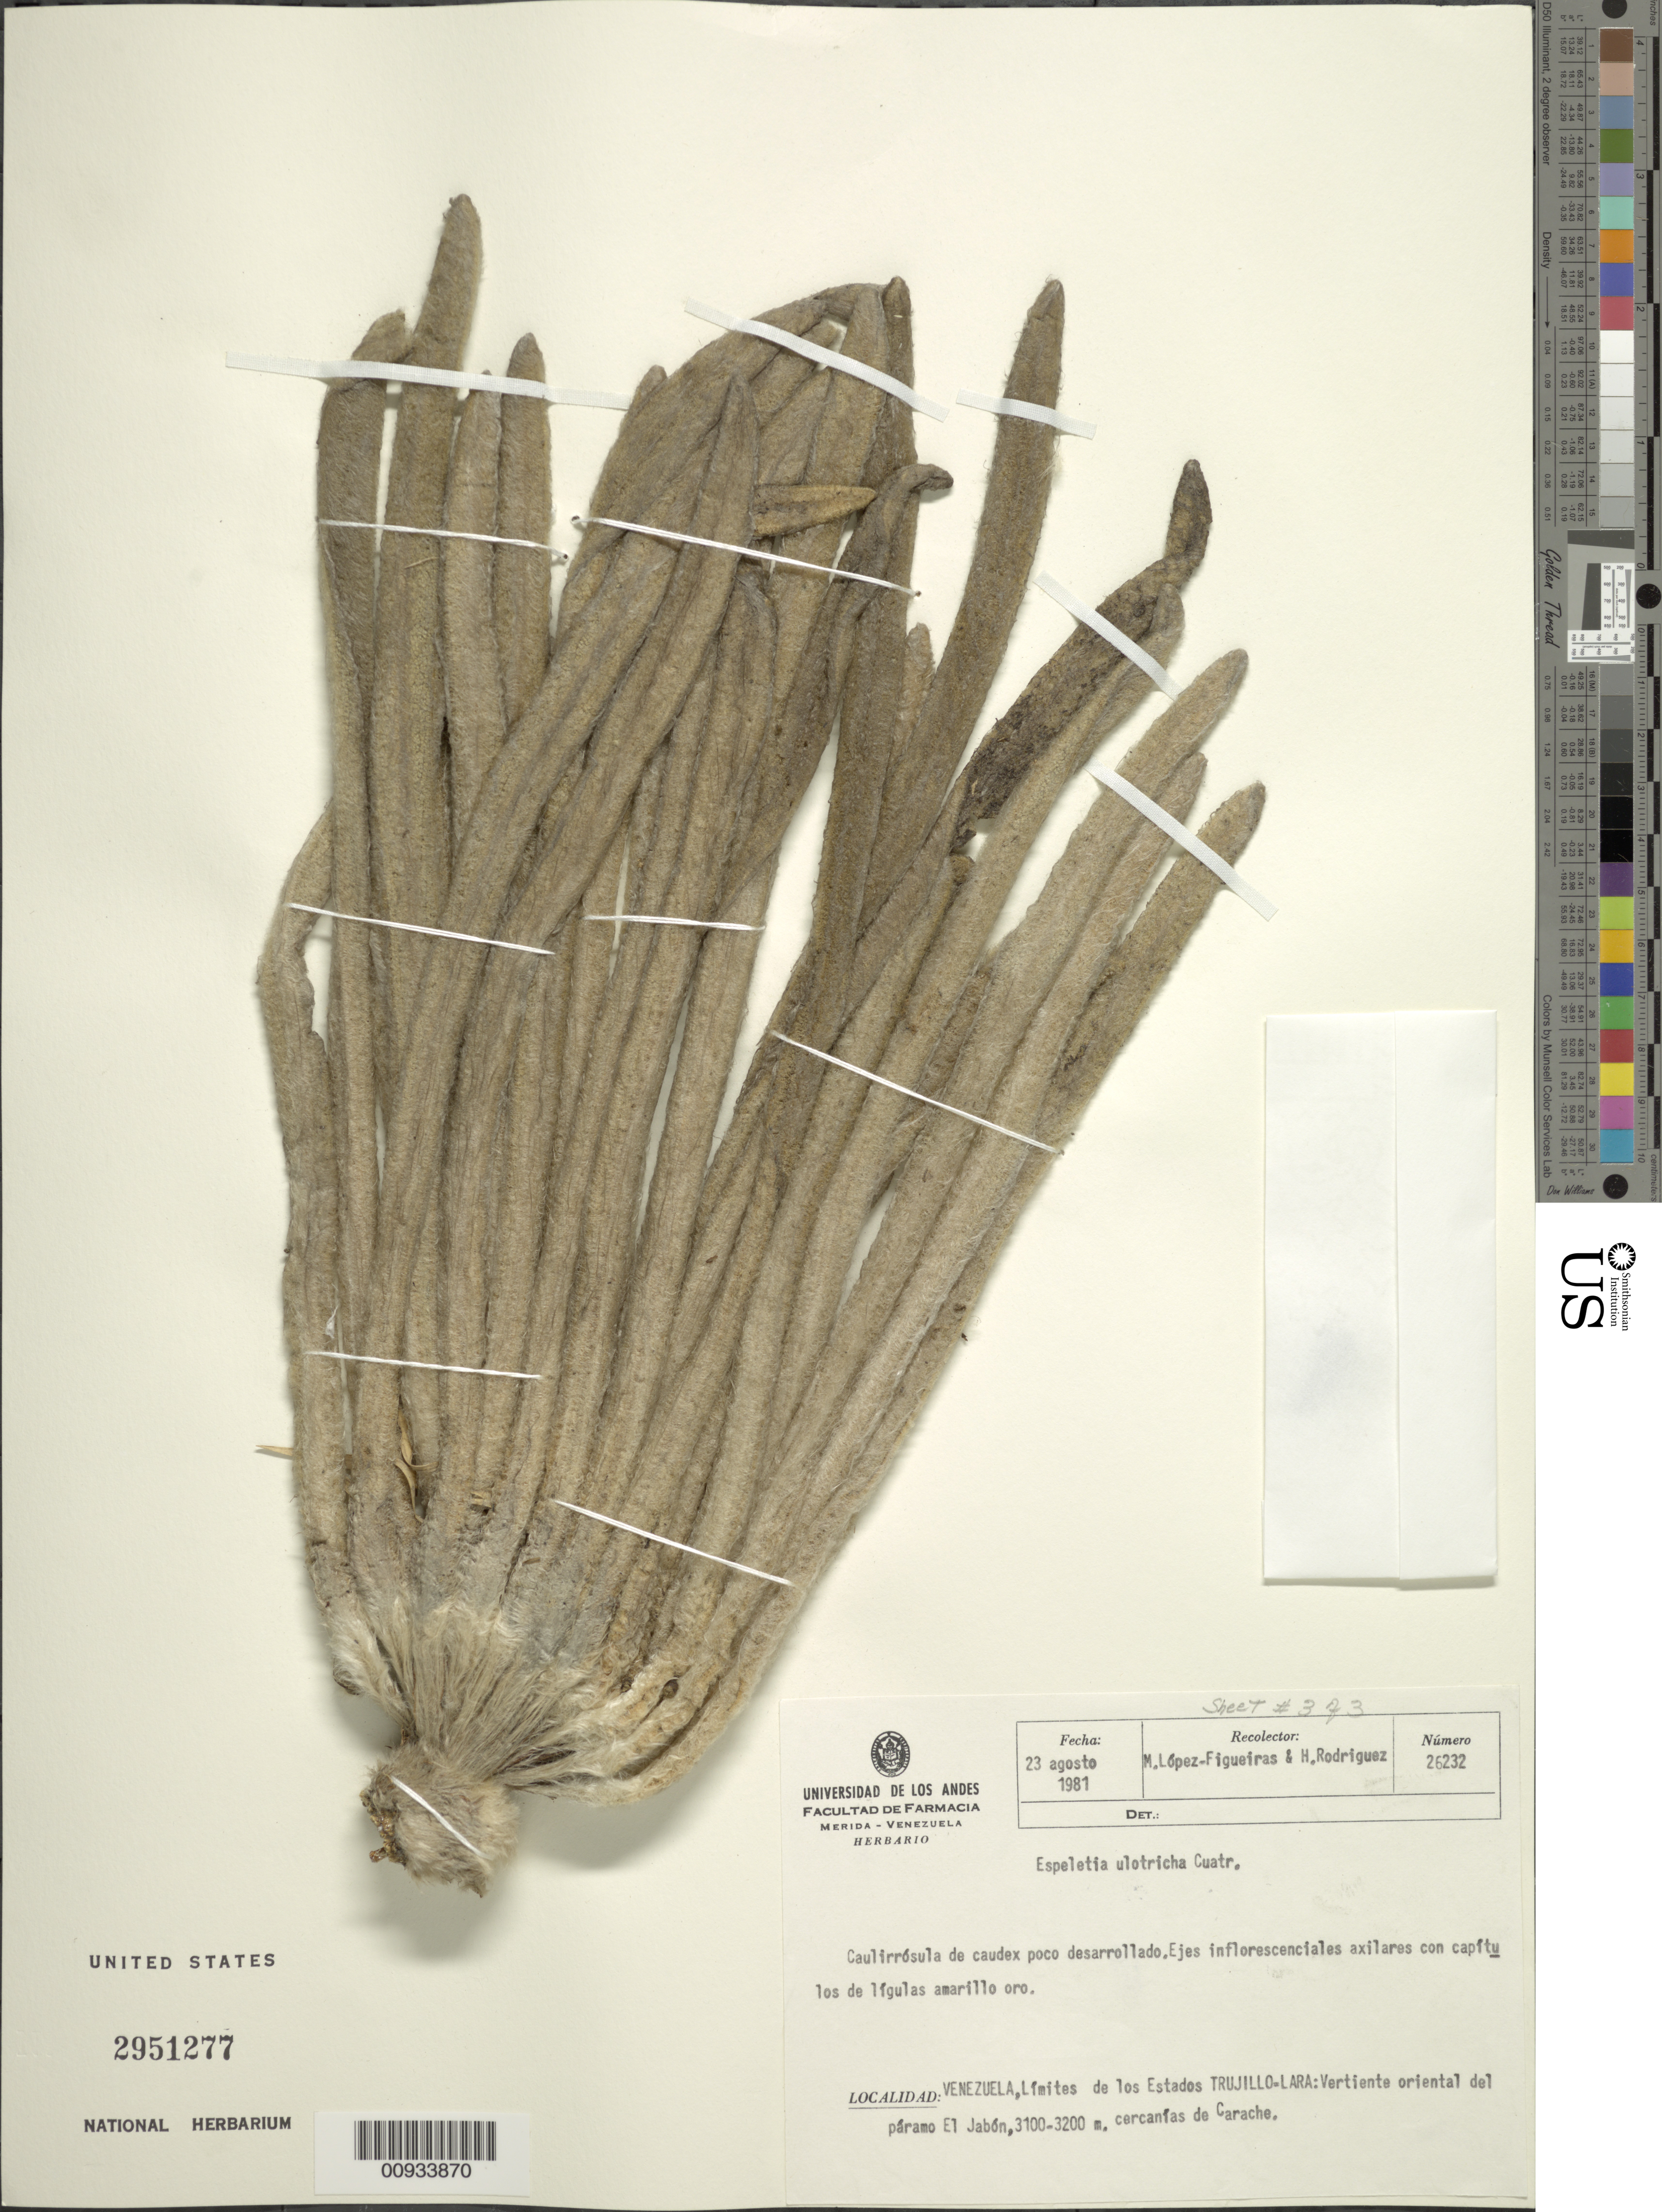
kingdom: Plantae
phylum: Tracheophyta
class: Magnoliopsida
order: Asterales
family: Asteraceae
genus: Espeletia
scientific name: Espeletia ulotricha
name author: Cuatrec.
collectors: M. López Figueiras & H. Rodriguez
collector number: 26232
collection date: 1981-08-23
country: Venezuela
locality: Limites de los Estados Trujillo-Lara, Vertiente Oriental del paramo El Jabon, cercanias de Carache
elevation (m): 3100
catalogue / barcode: US 2951277